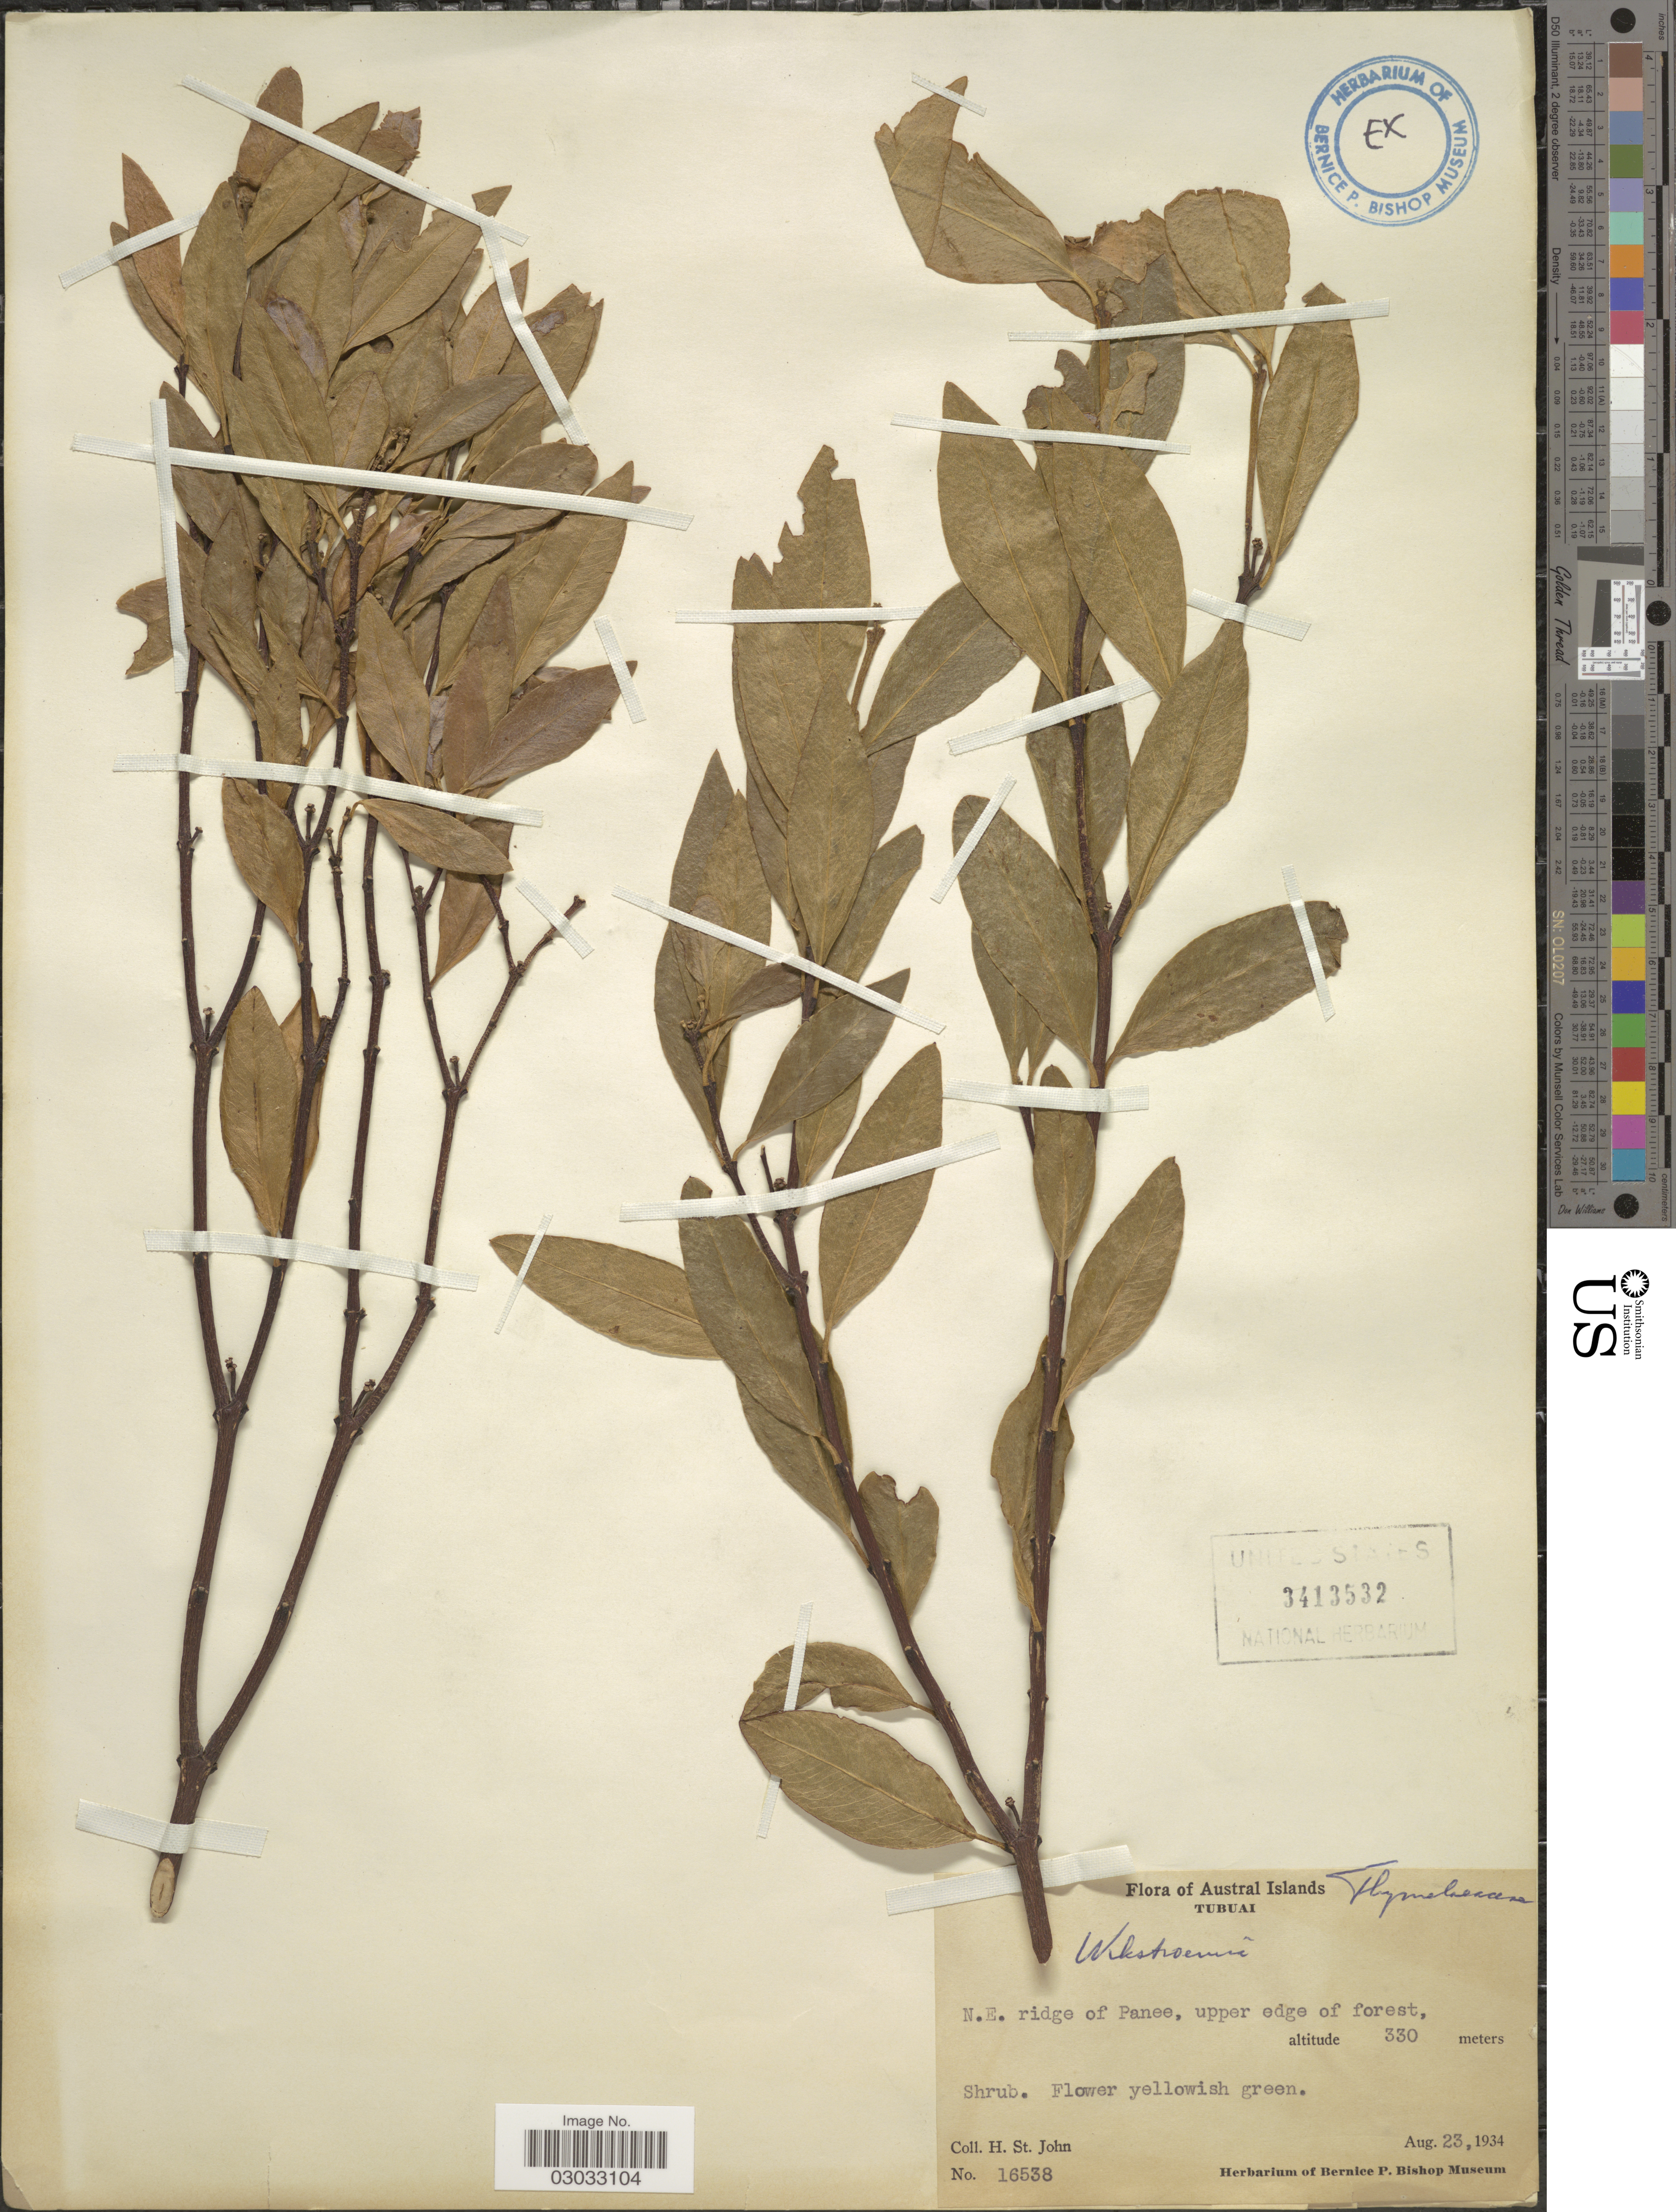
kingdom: Plantae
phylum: Tracheophyta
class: Magnoliopsida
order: Malvales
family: Thymelaeaceae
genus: Wikstroemia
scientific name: Wikstroemia sp.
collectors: H. St. John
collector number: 16538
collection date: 1934-08-23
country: French Polynesia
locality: Austral Islands, Tubuai, N.E. ridge of Panee.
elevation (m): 330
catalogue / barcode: US 3413532